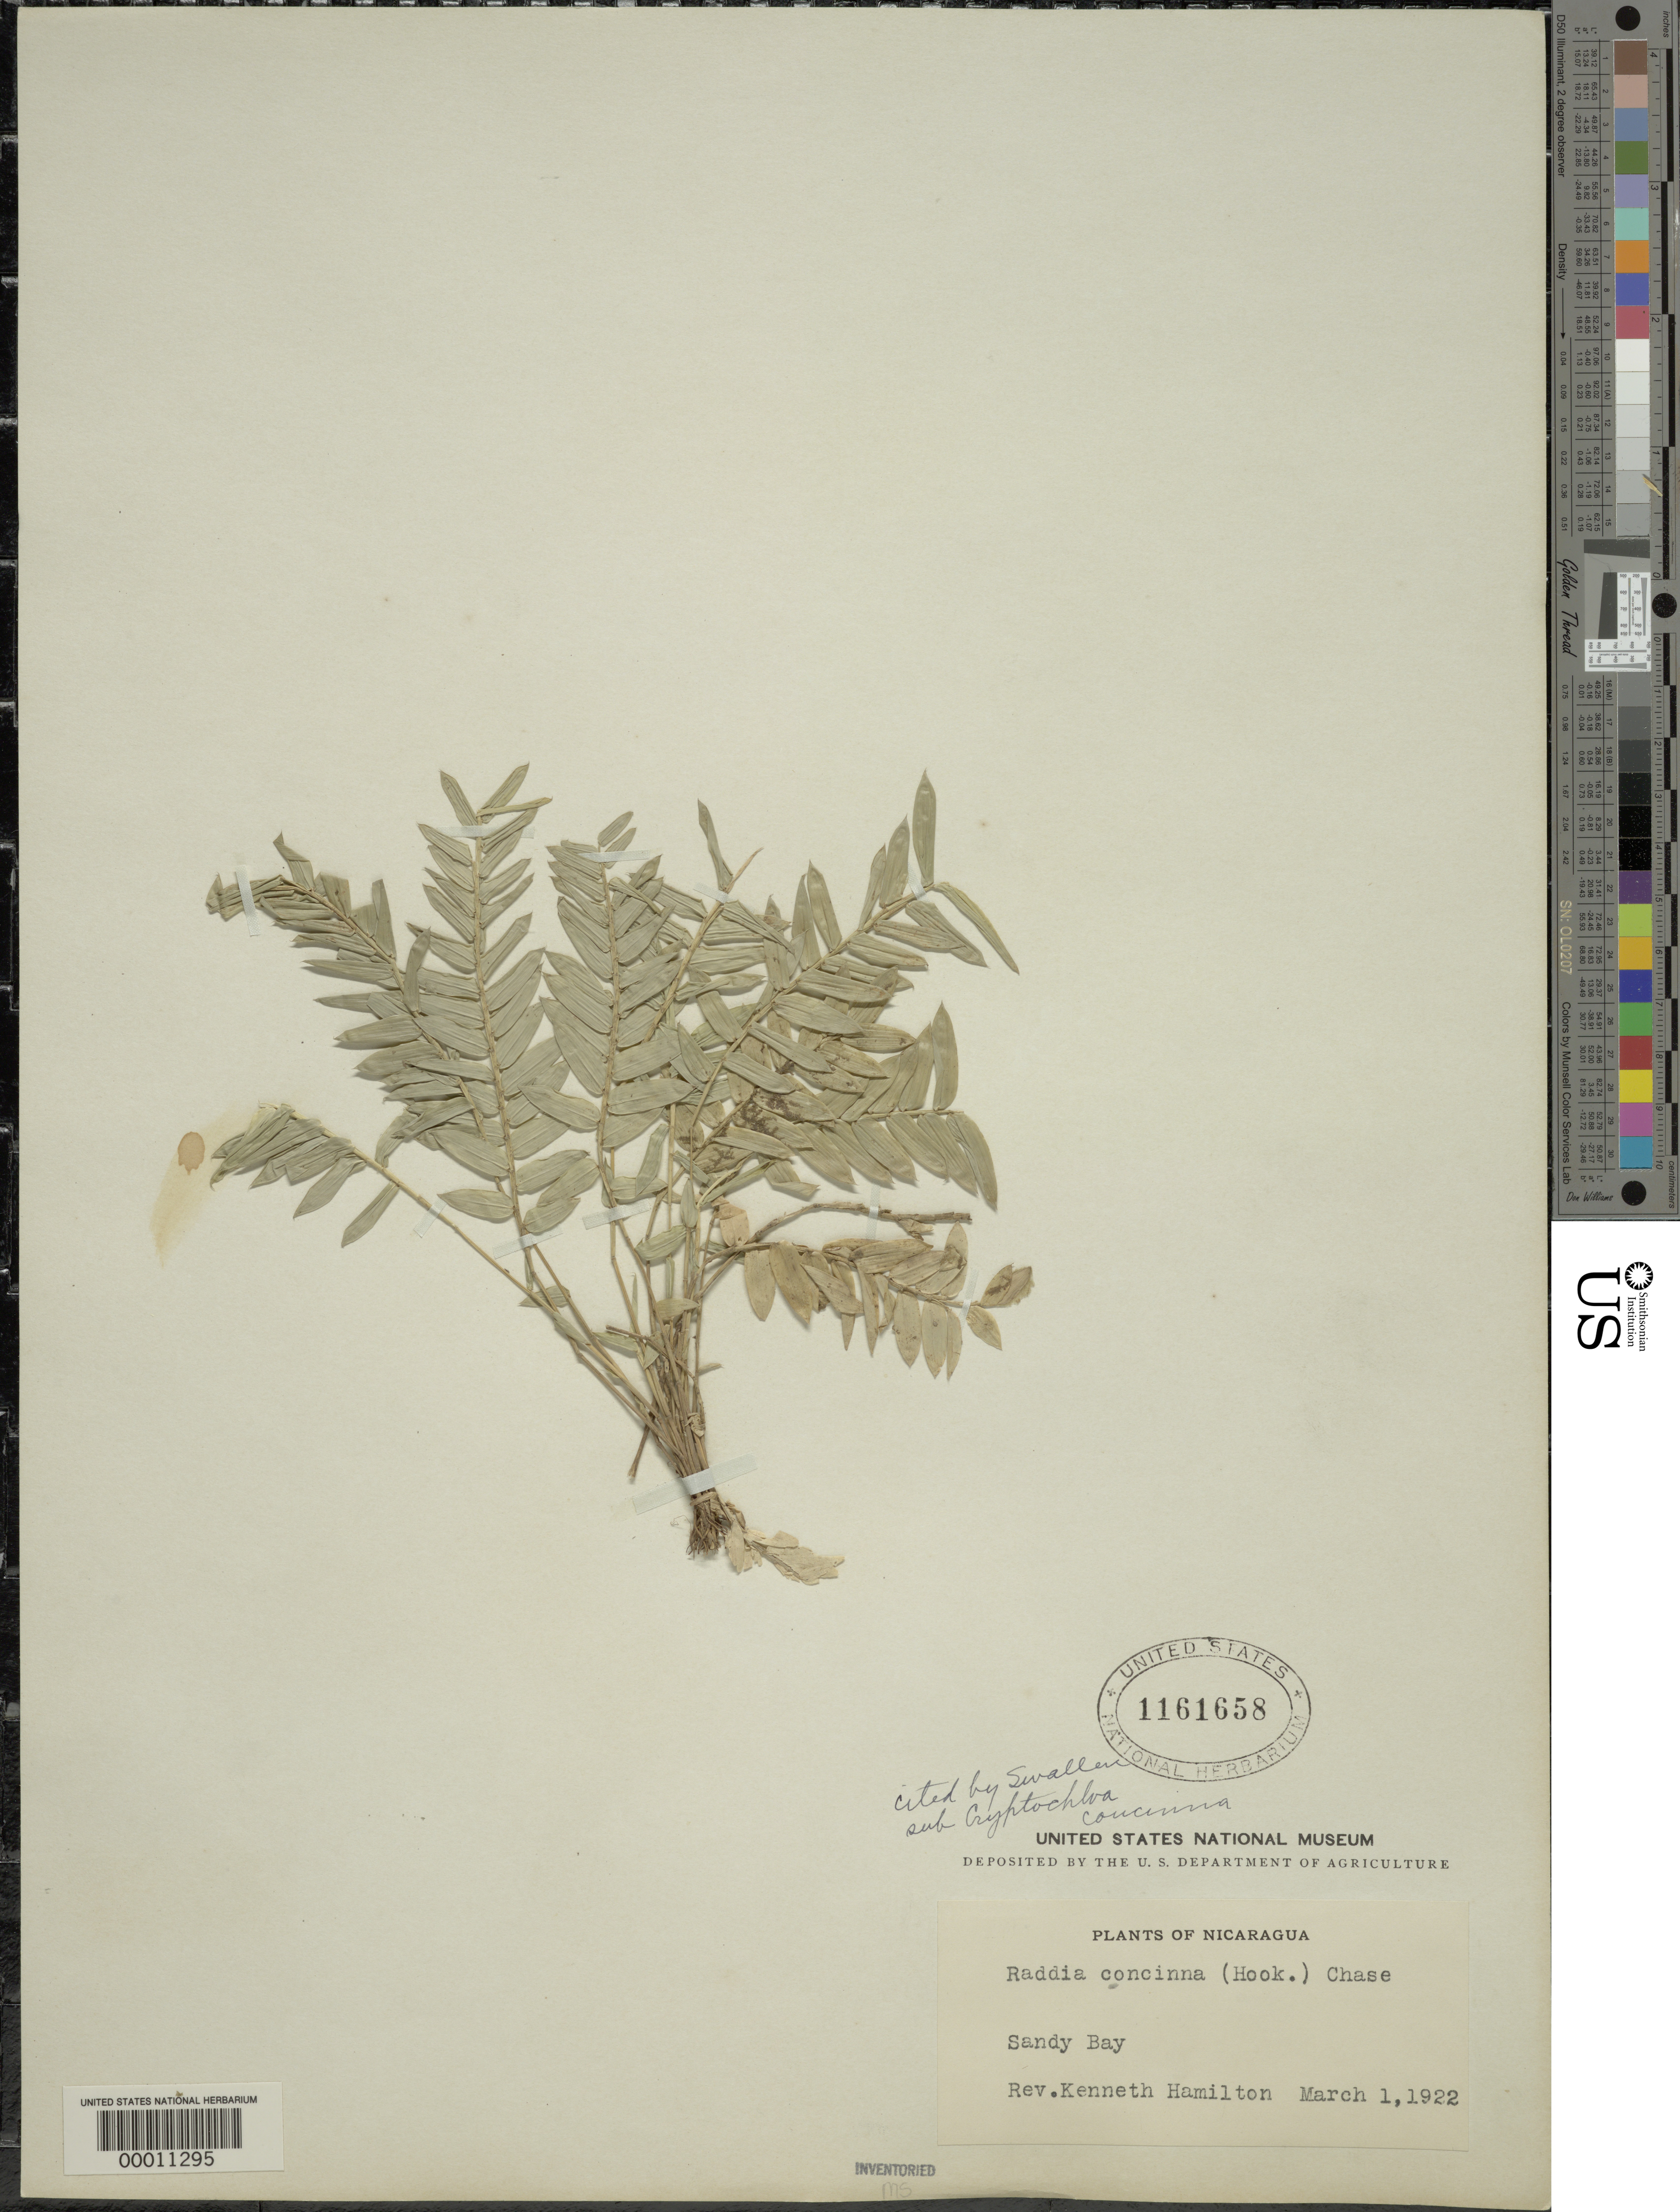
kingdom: Plantae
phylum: Tracheophyta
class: Liliopsida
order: Poales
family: Poaceae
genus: Cryptochloa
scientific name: Cryptochloa concinna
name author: (Hook. f.) Swallen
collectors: K. Hamilton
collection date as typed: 01 Mar 1922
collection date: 1922-03-01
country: Nicaragua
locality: Sandy bay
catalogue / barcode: US 1161658